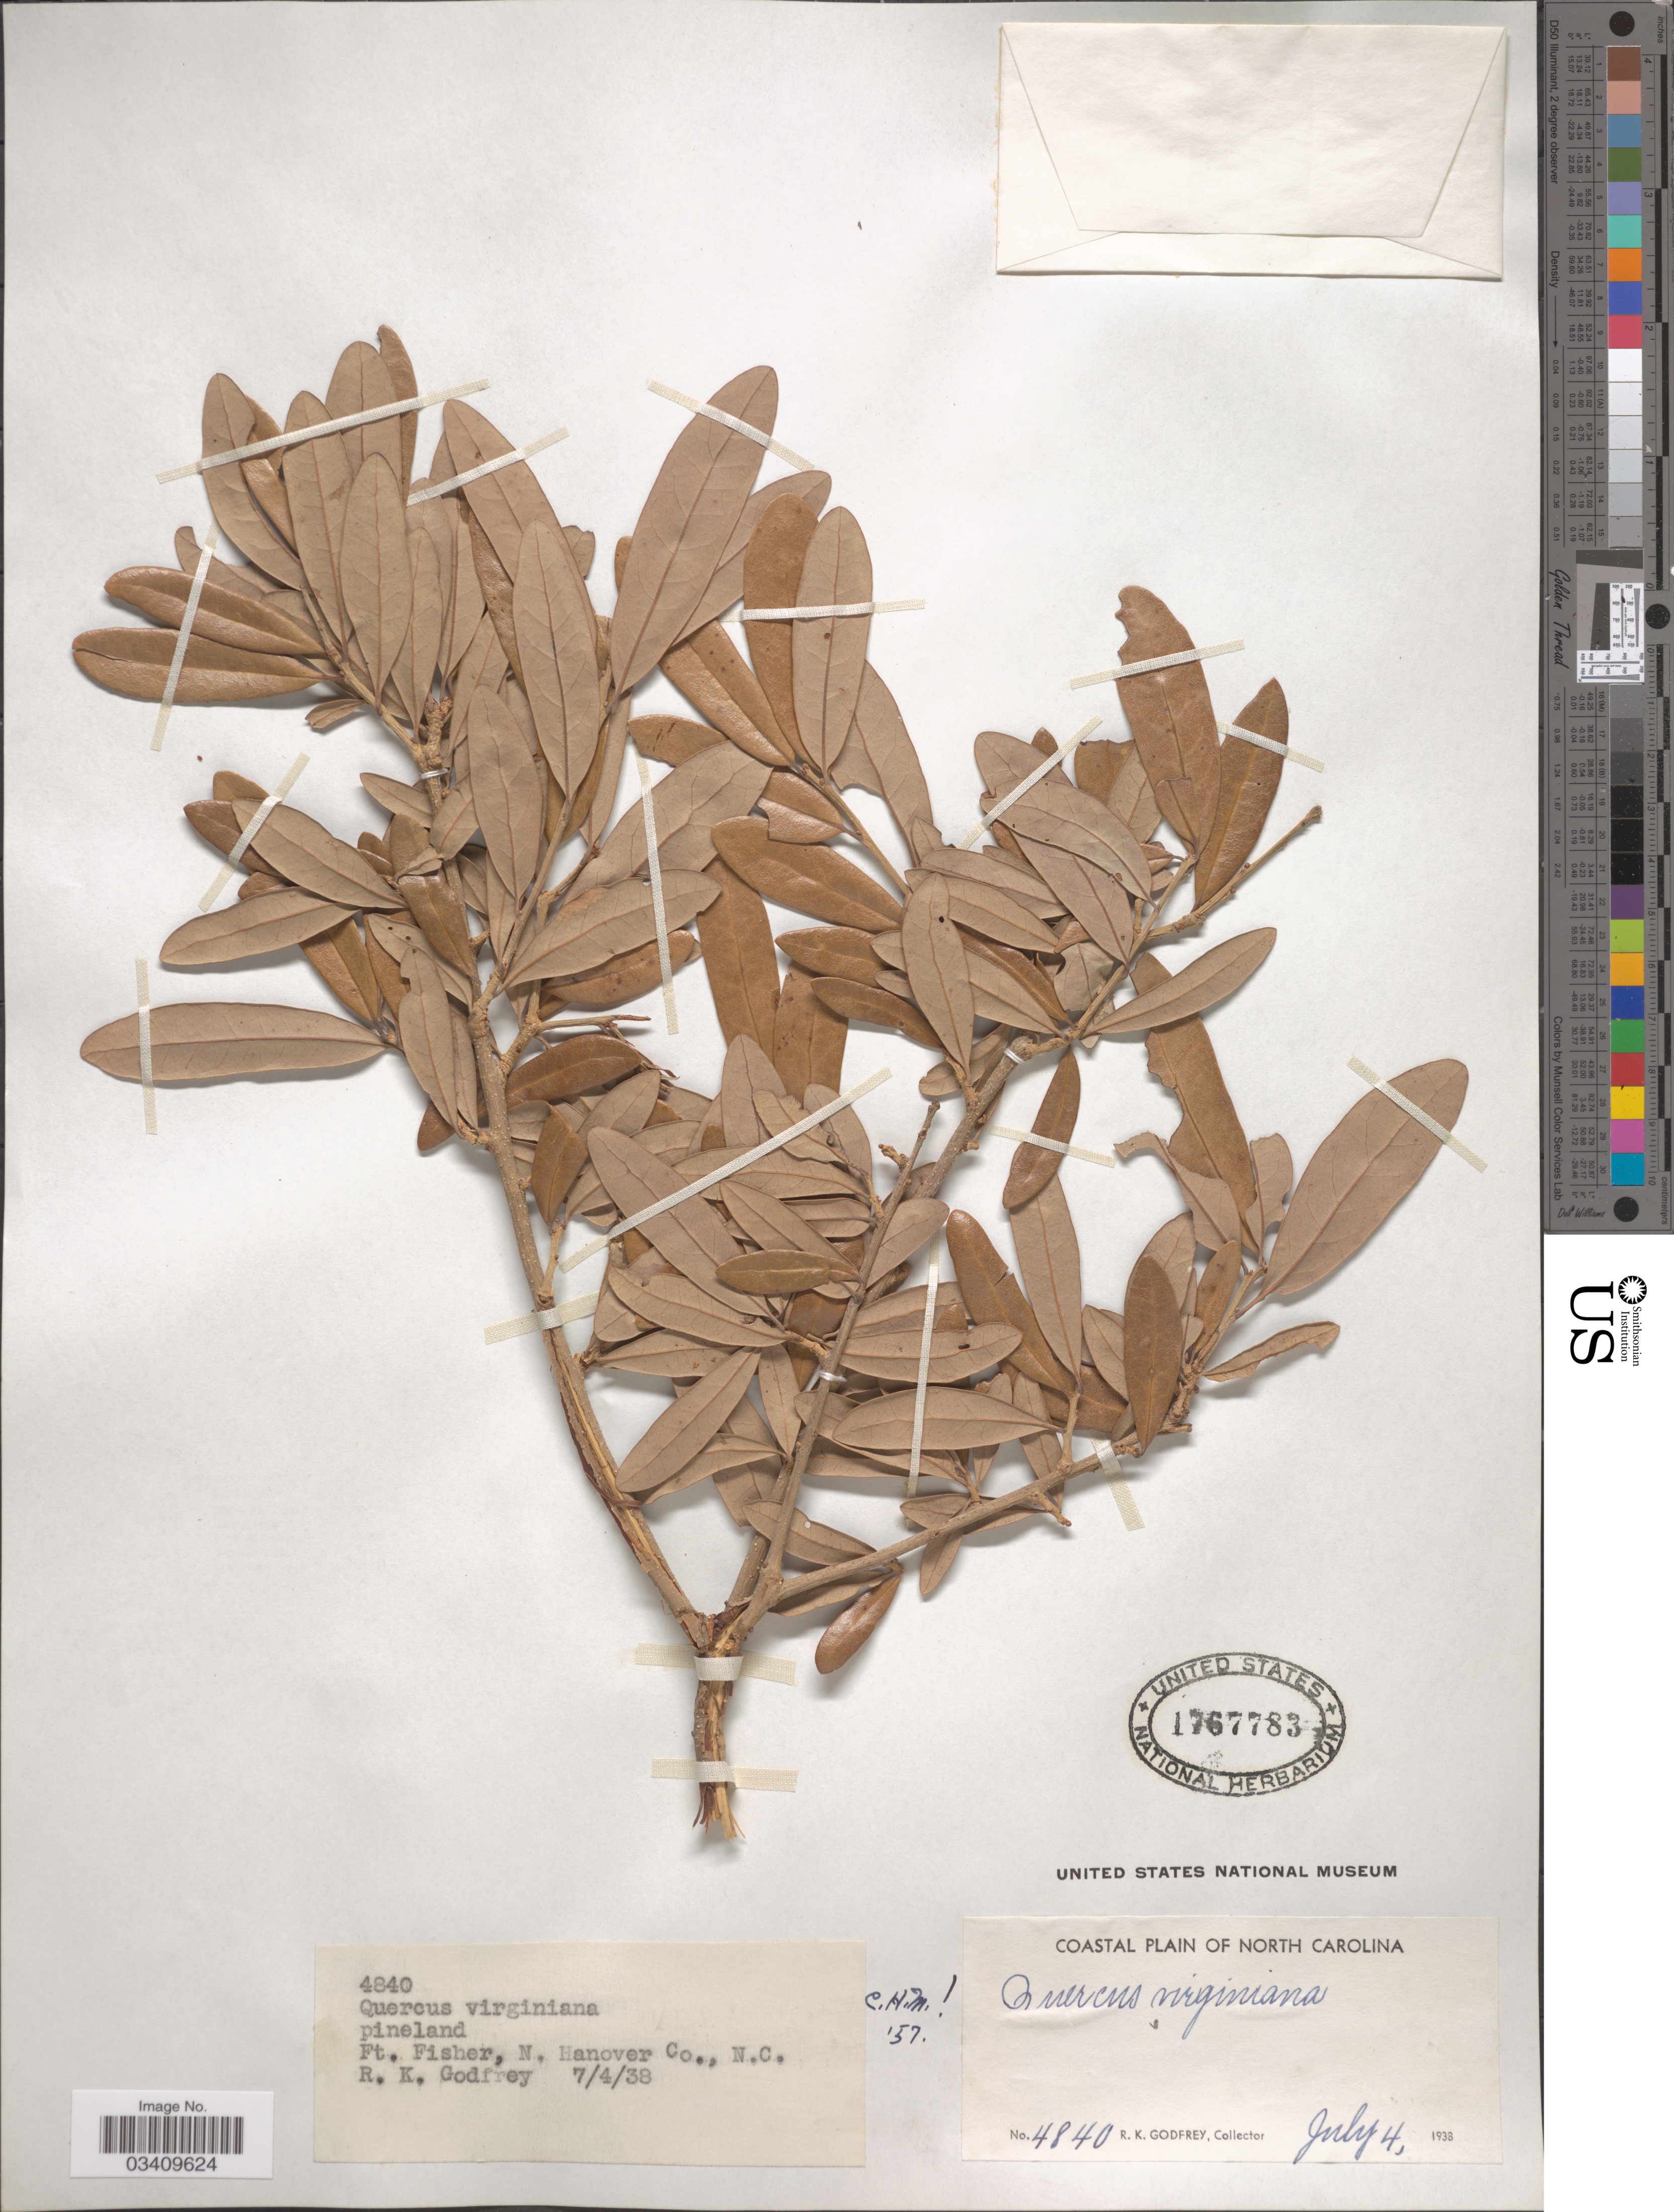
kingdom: Plantae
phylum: Tracheophyta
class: Magnoliopsida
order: Fagales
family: Fagaceae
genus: Quercus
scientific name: Quercus virginiana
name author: Mill.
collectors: R. K. Godfrey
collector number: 4840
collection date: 1938-07-04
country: United States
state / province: North Carolina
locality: Ft. Fisher, N. Hanover Co.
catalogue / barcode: US 1767783